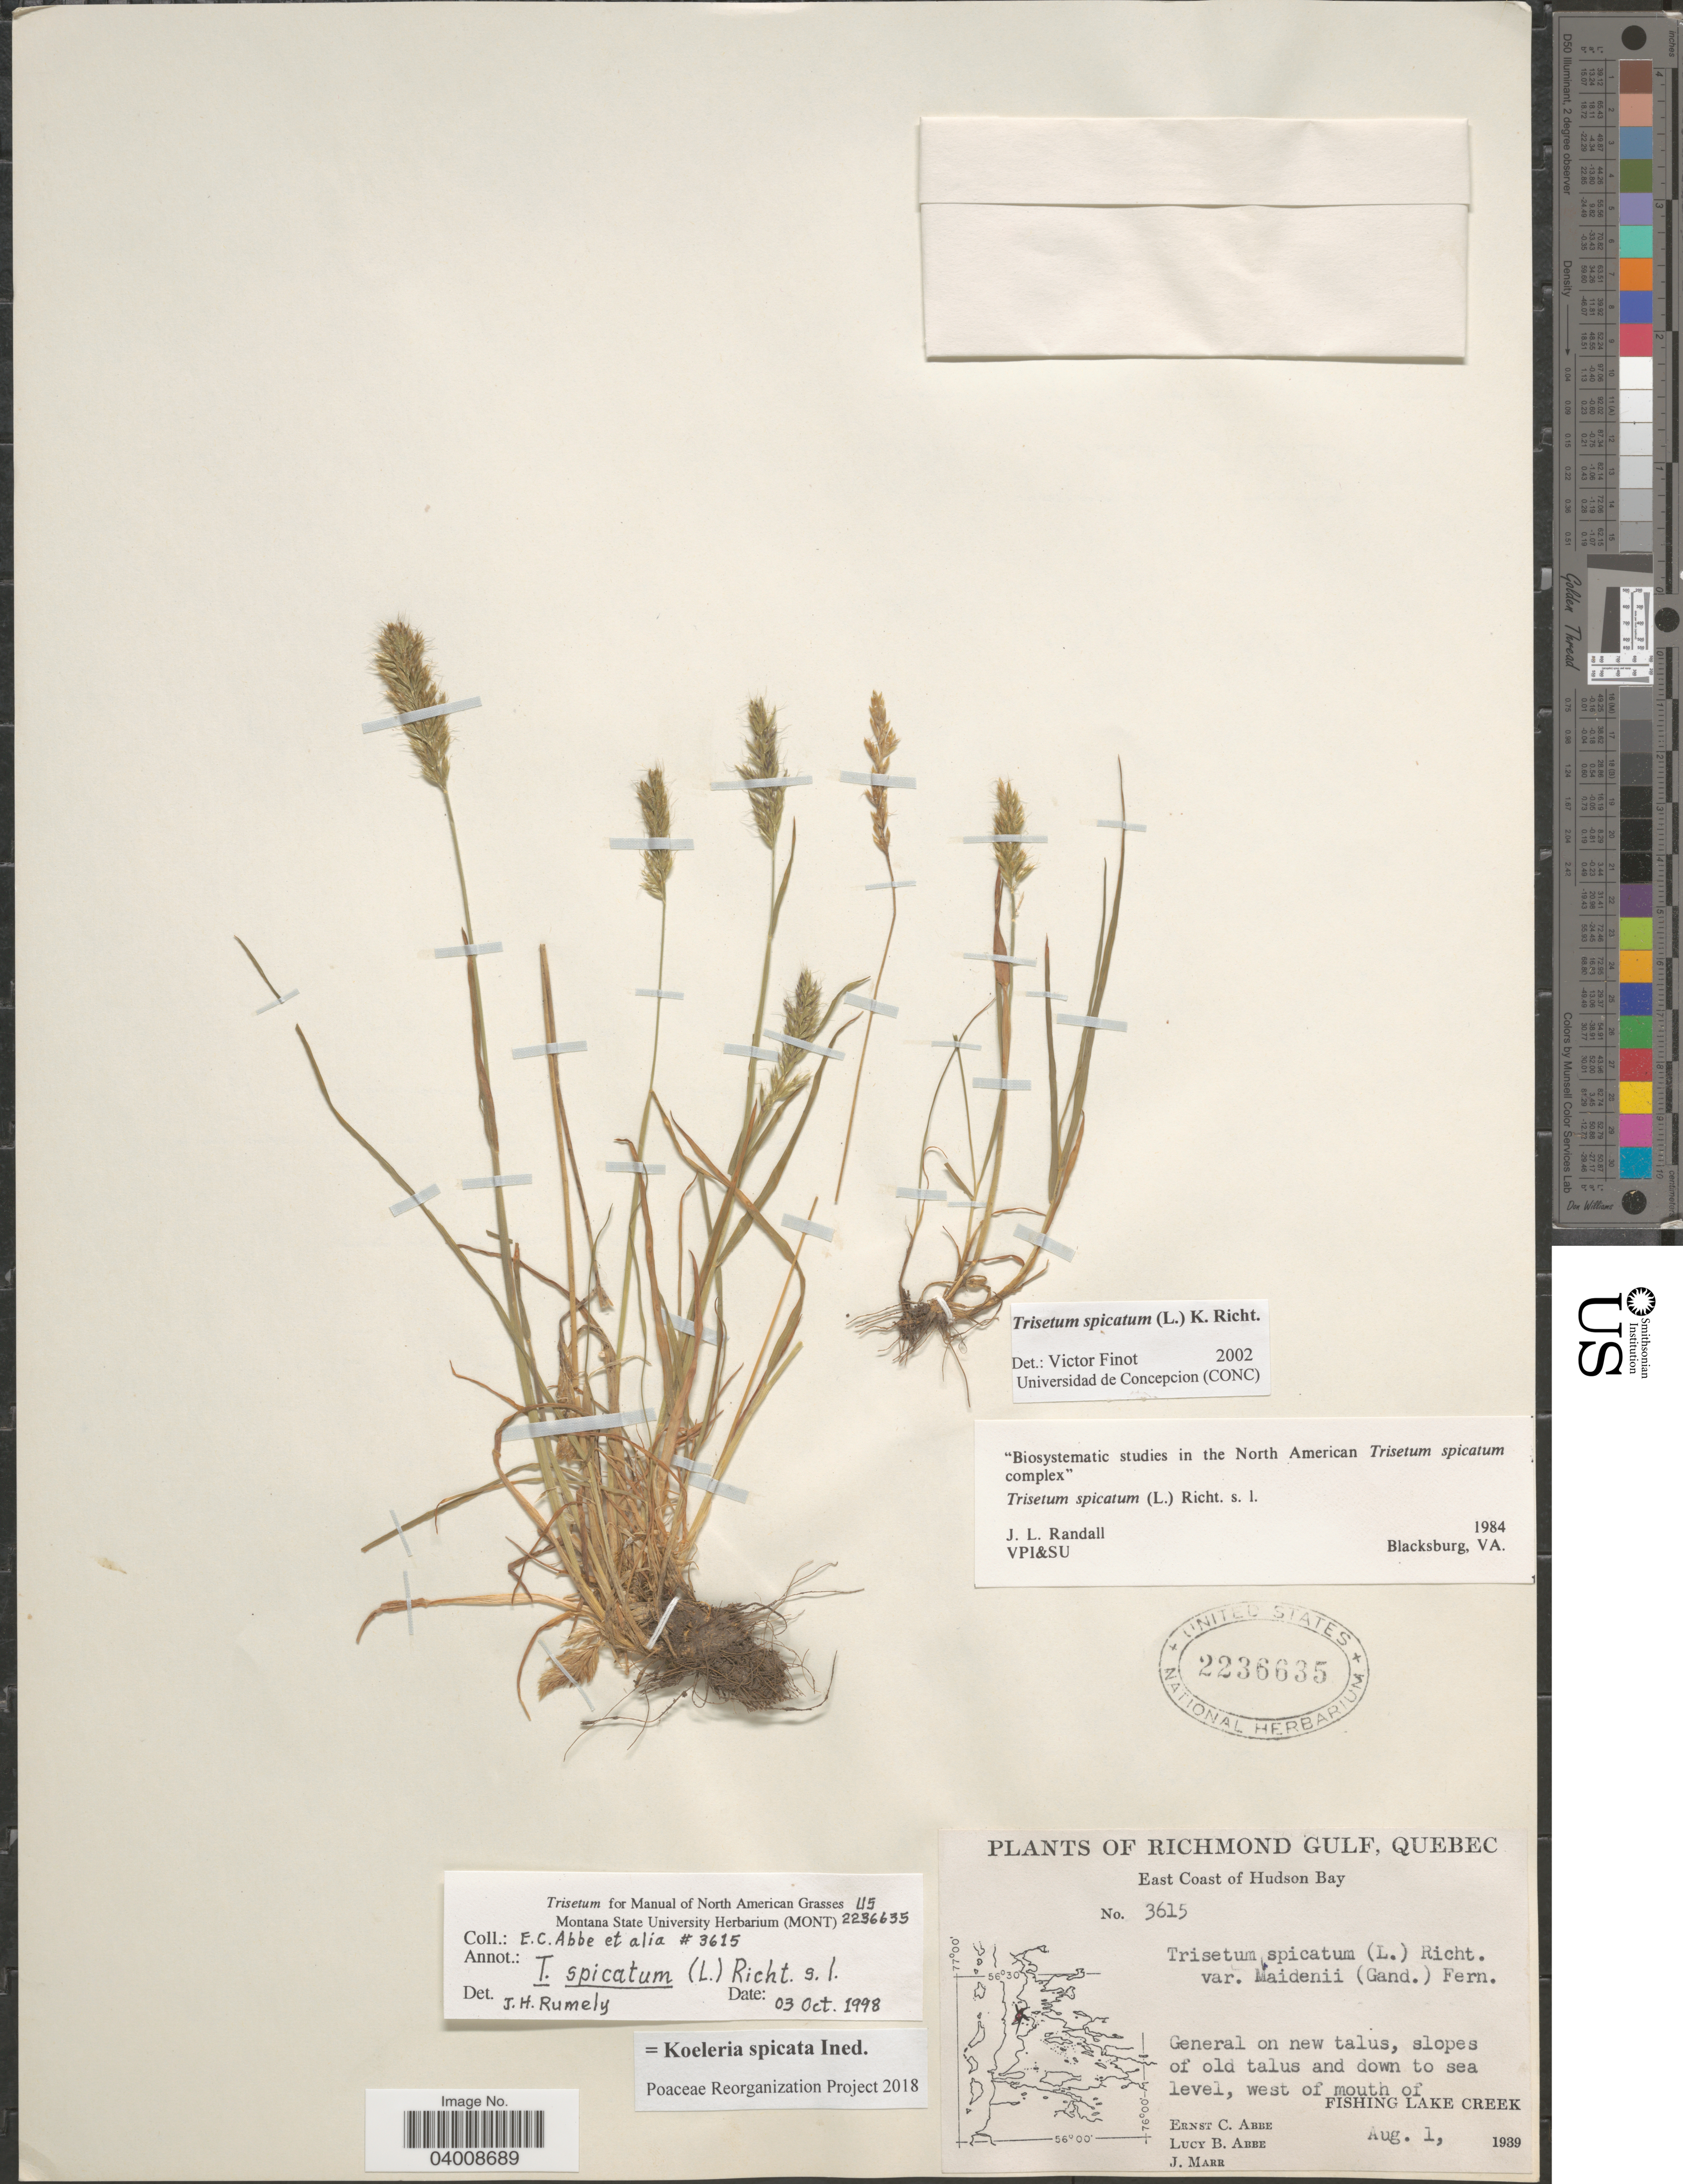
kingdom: Plantae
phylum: Tracheophyta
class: Liliopsida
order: Poales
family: Poaceae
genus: Koeleria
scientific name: Koeleria spicata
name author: (L.) Barberá et al.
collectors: E. C. Abbe, L. B. Abbe & J. Marr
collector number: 3615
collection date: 1939-08-01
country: Canada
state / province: Quebec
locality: Richmond Gulf. East Coast of Hudson Bay. West of mouth of Fishing Lake Creek.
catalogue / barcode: US 2236635